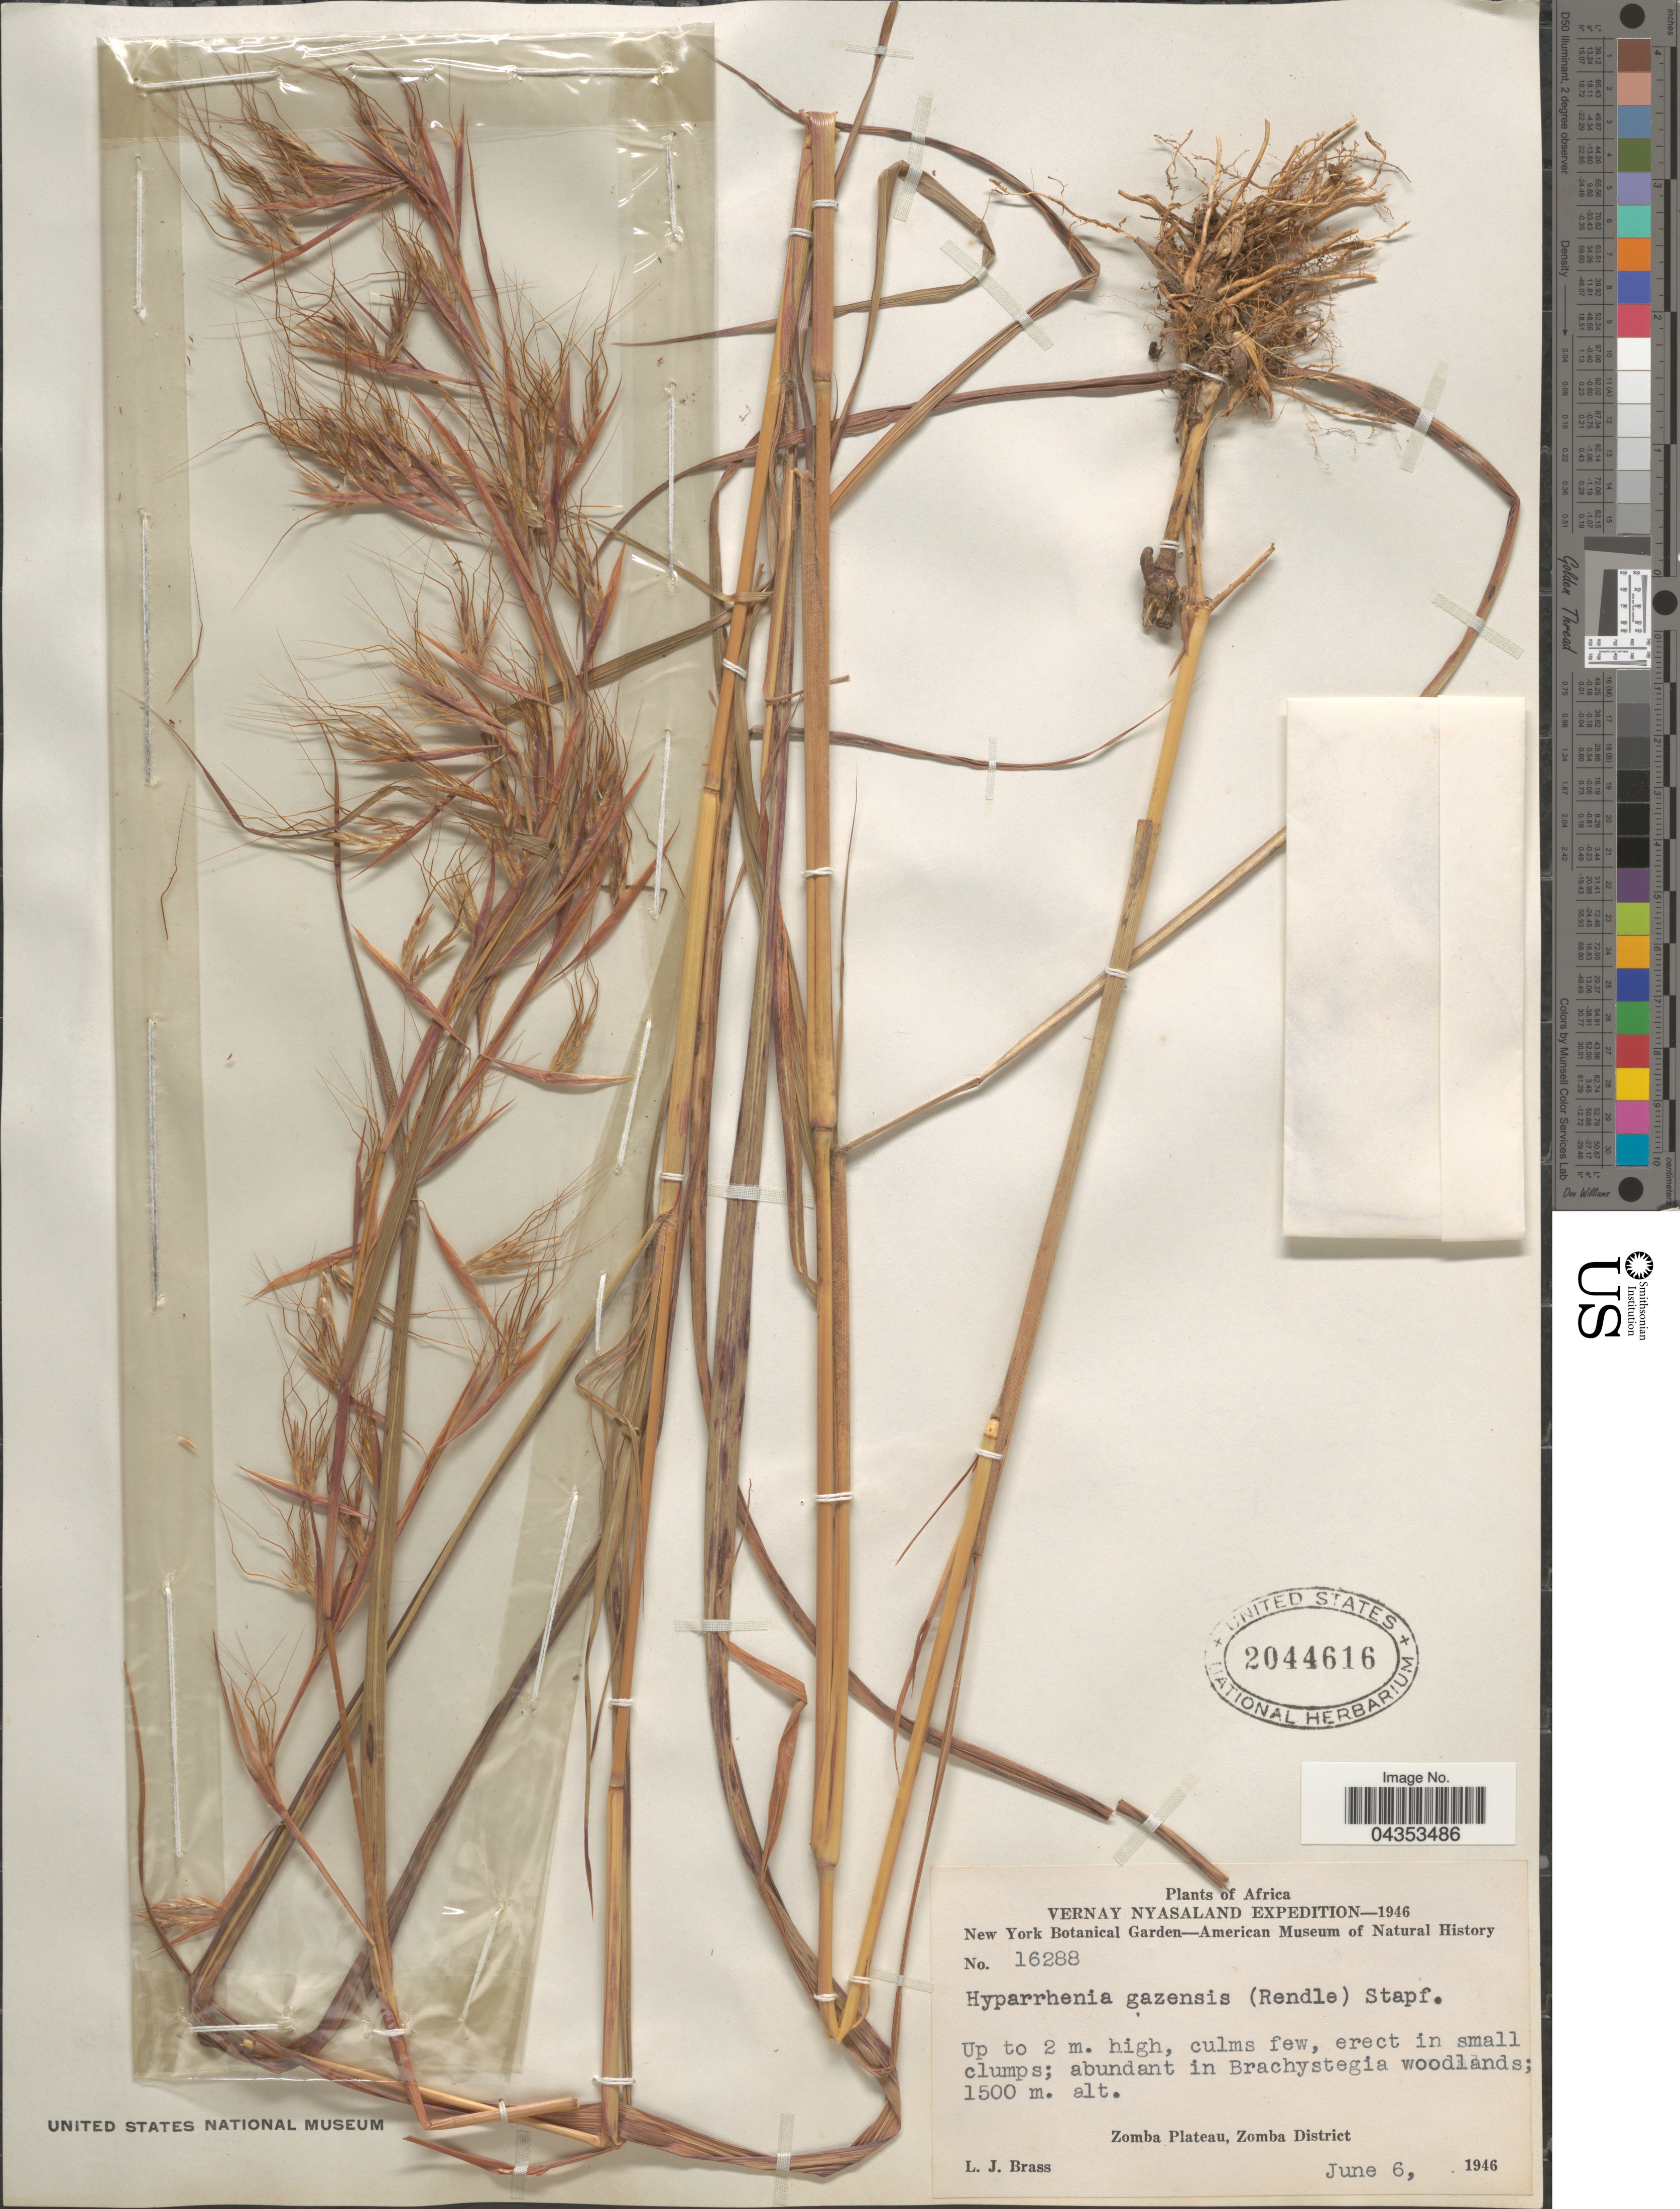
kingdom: Plantae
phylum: Tracheophyta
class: Liliopsida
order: Poales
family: Poaceae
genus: Hyparrhenia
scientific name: Hyparrhenia gazensis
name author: (Rendle) Stapf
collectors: L. J. Brass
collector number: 16288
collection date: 1946-06-06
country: Malawi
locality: Vernay Nyasaland Expedition-1946. Zomba Plateau, Zomba District.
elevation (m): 1500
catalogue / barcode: US 2044616